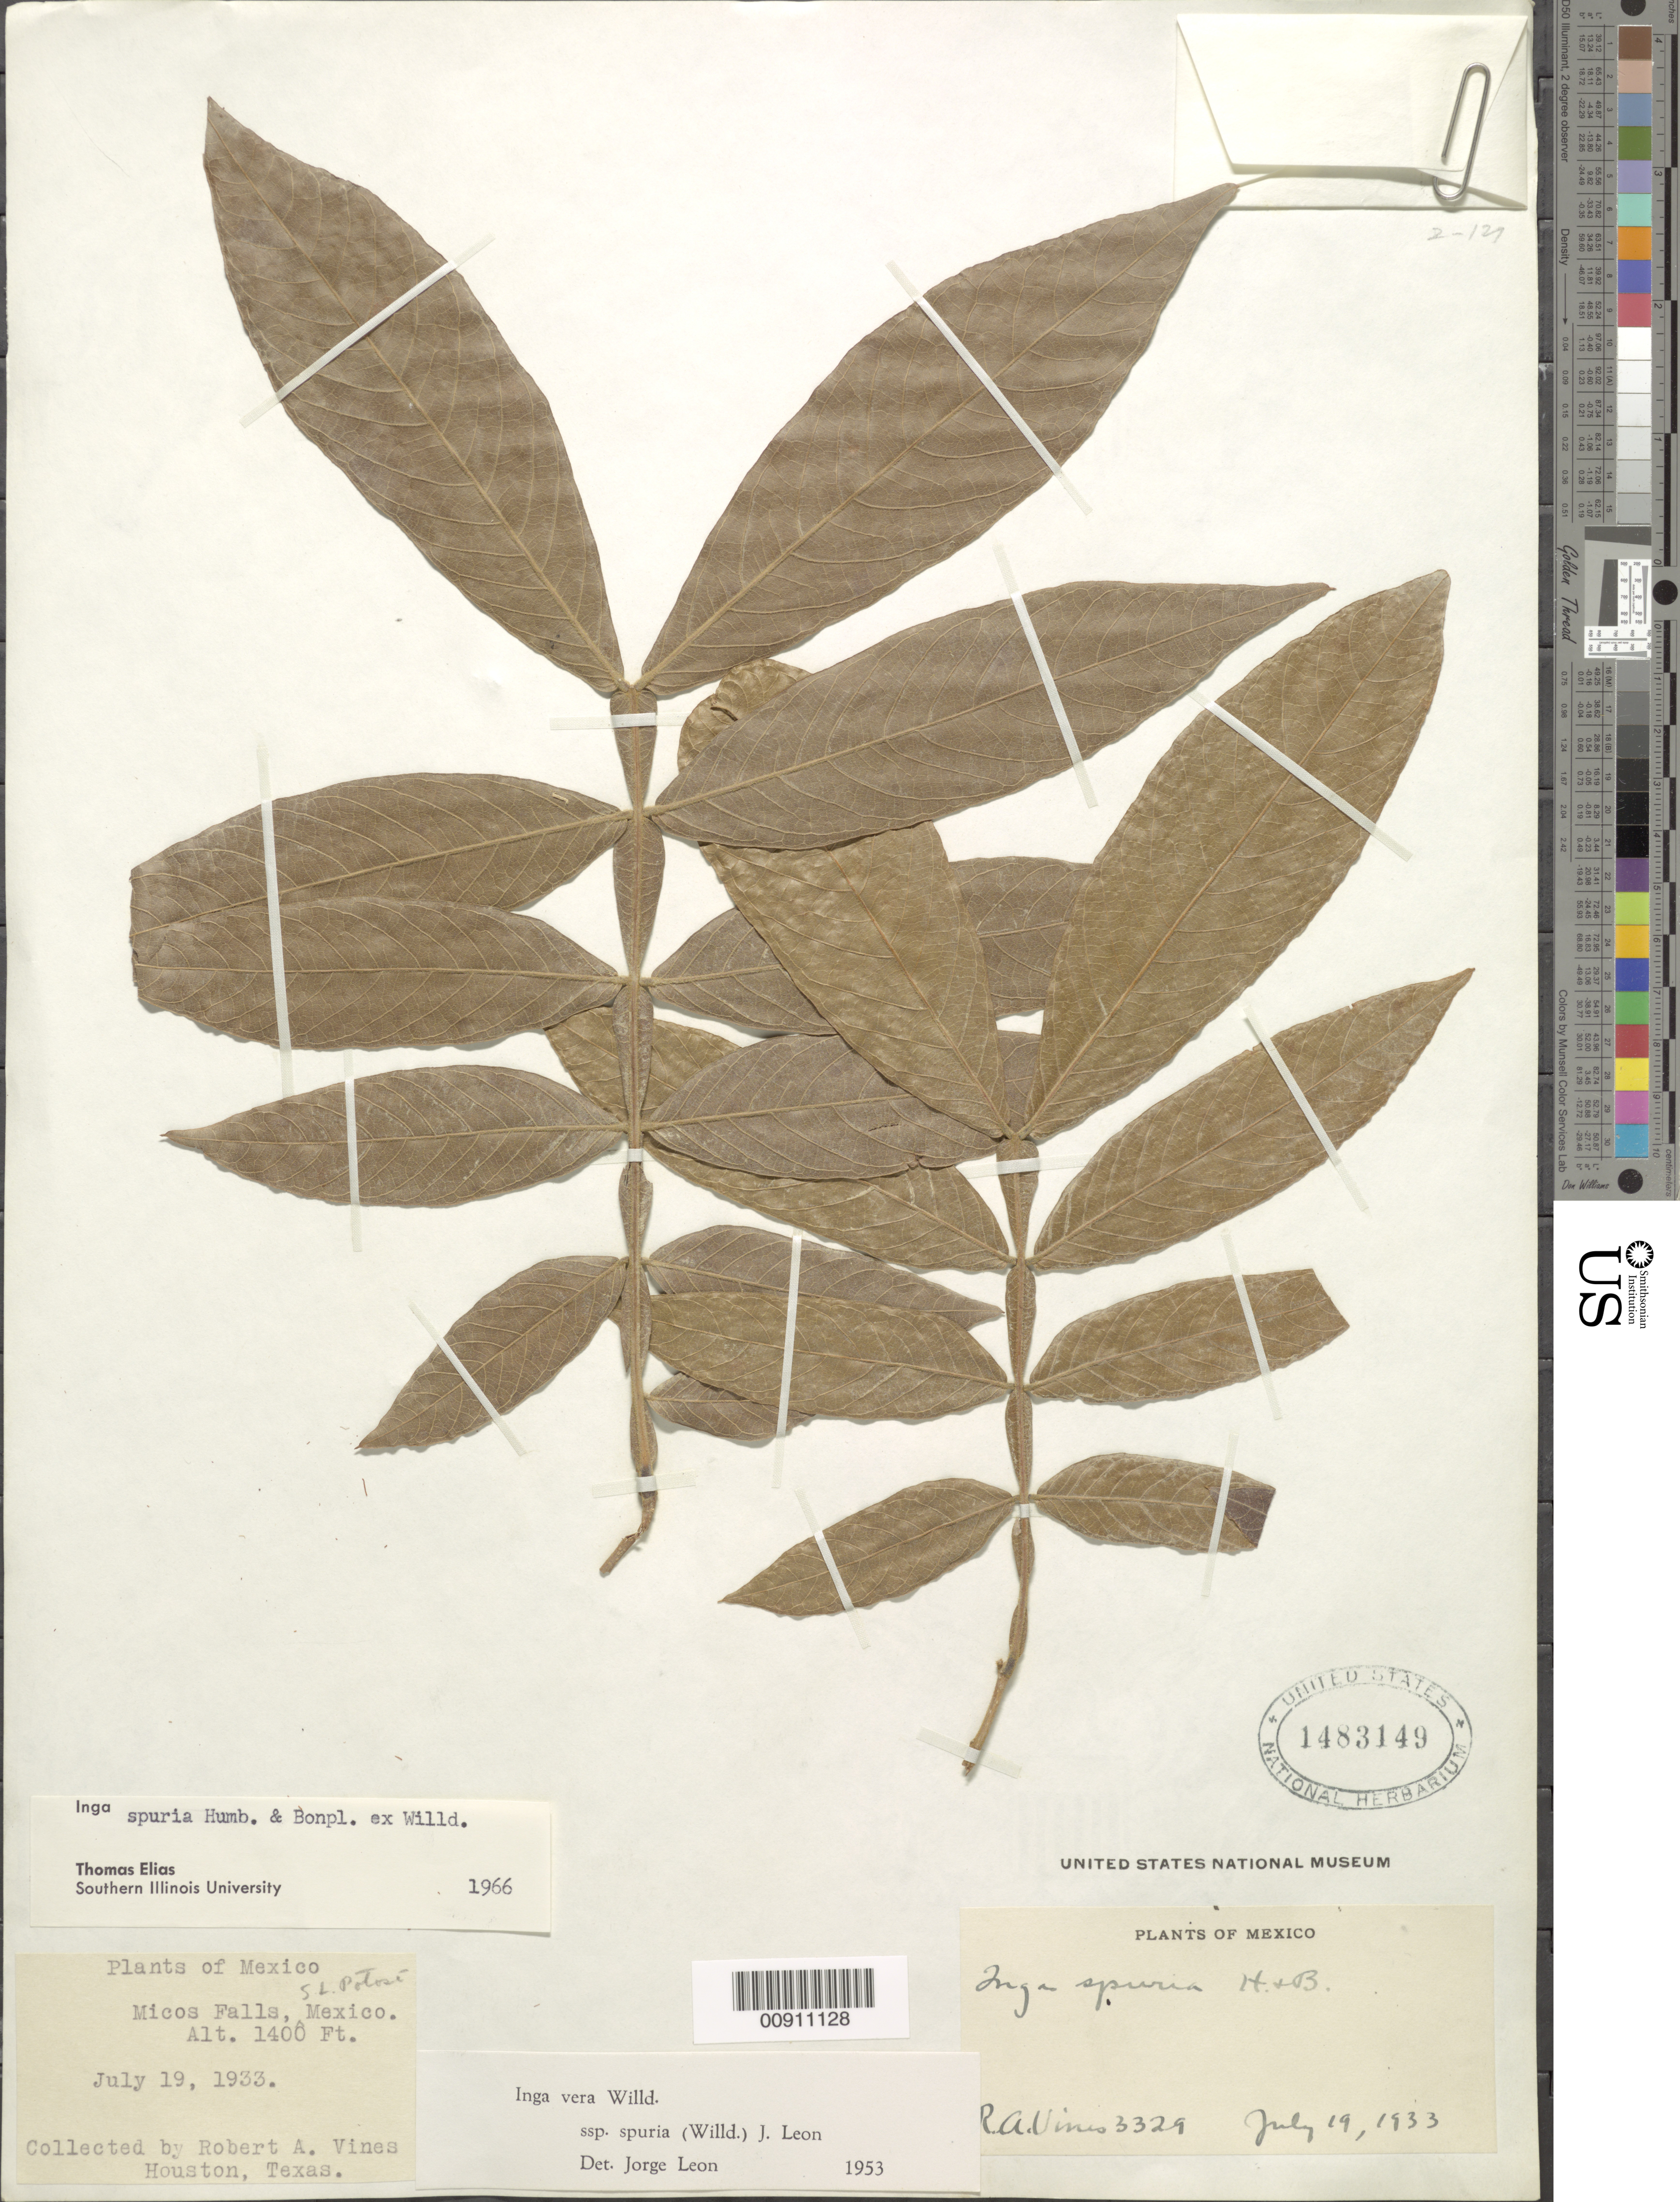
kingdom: Plantae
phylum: Tracheophyta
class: Magnoliopsida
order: Fabales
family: Fabaceae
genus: Inga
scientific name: Inga vera subsp. vera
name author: Willd.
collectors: R. Vines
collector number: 3329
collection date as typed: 19 Jul 1933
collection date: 1933-07-19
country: Mexico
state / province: San Luis Potosí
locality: Micos Falls, San Luis Potosí.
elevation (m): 427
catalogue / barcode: US 1483149